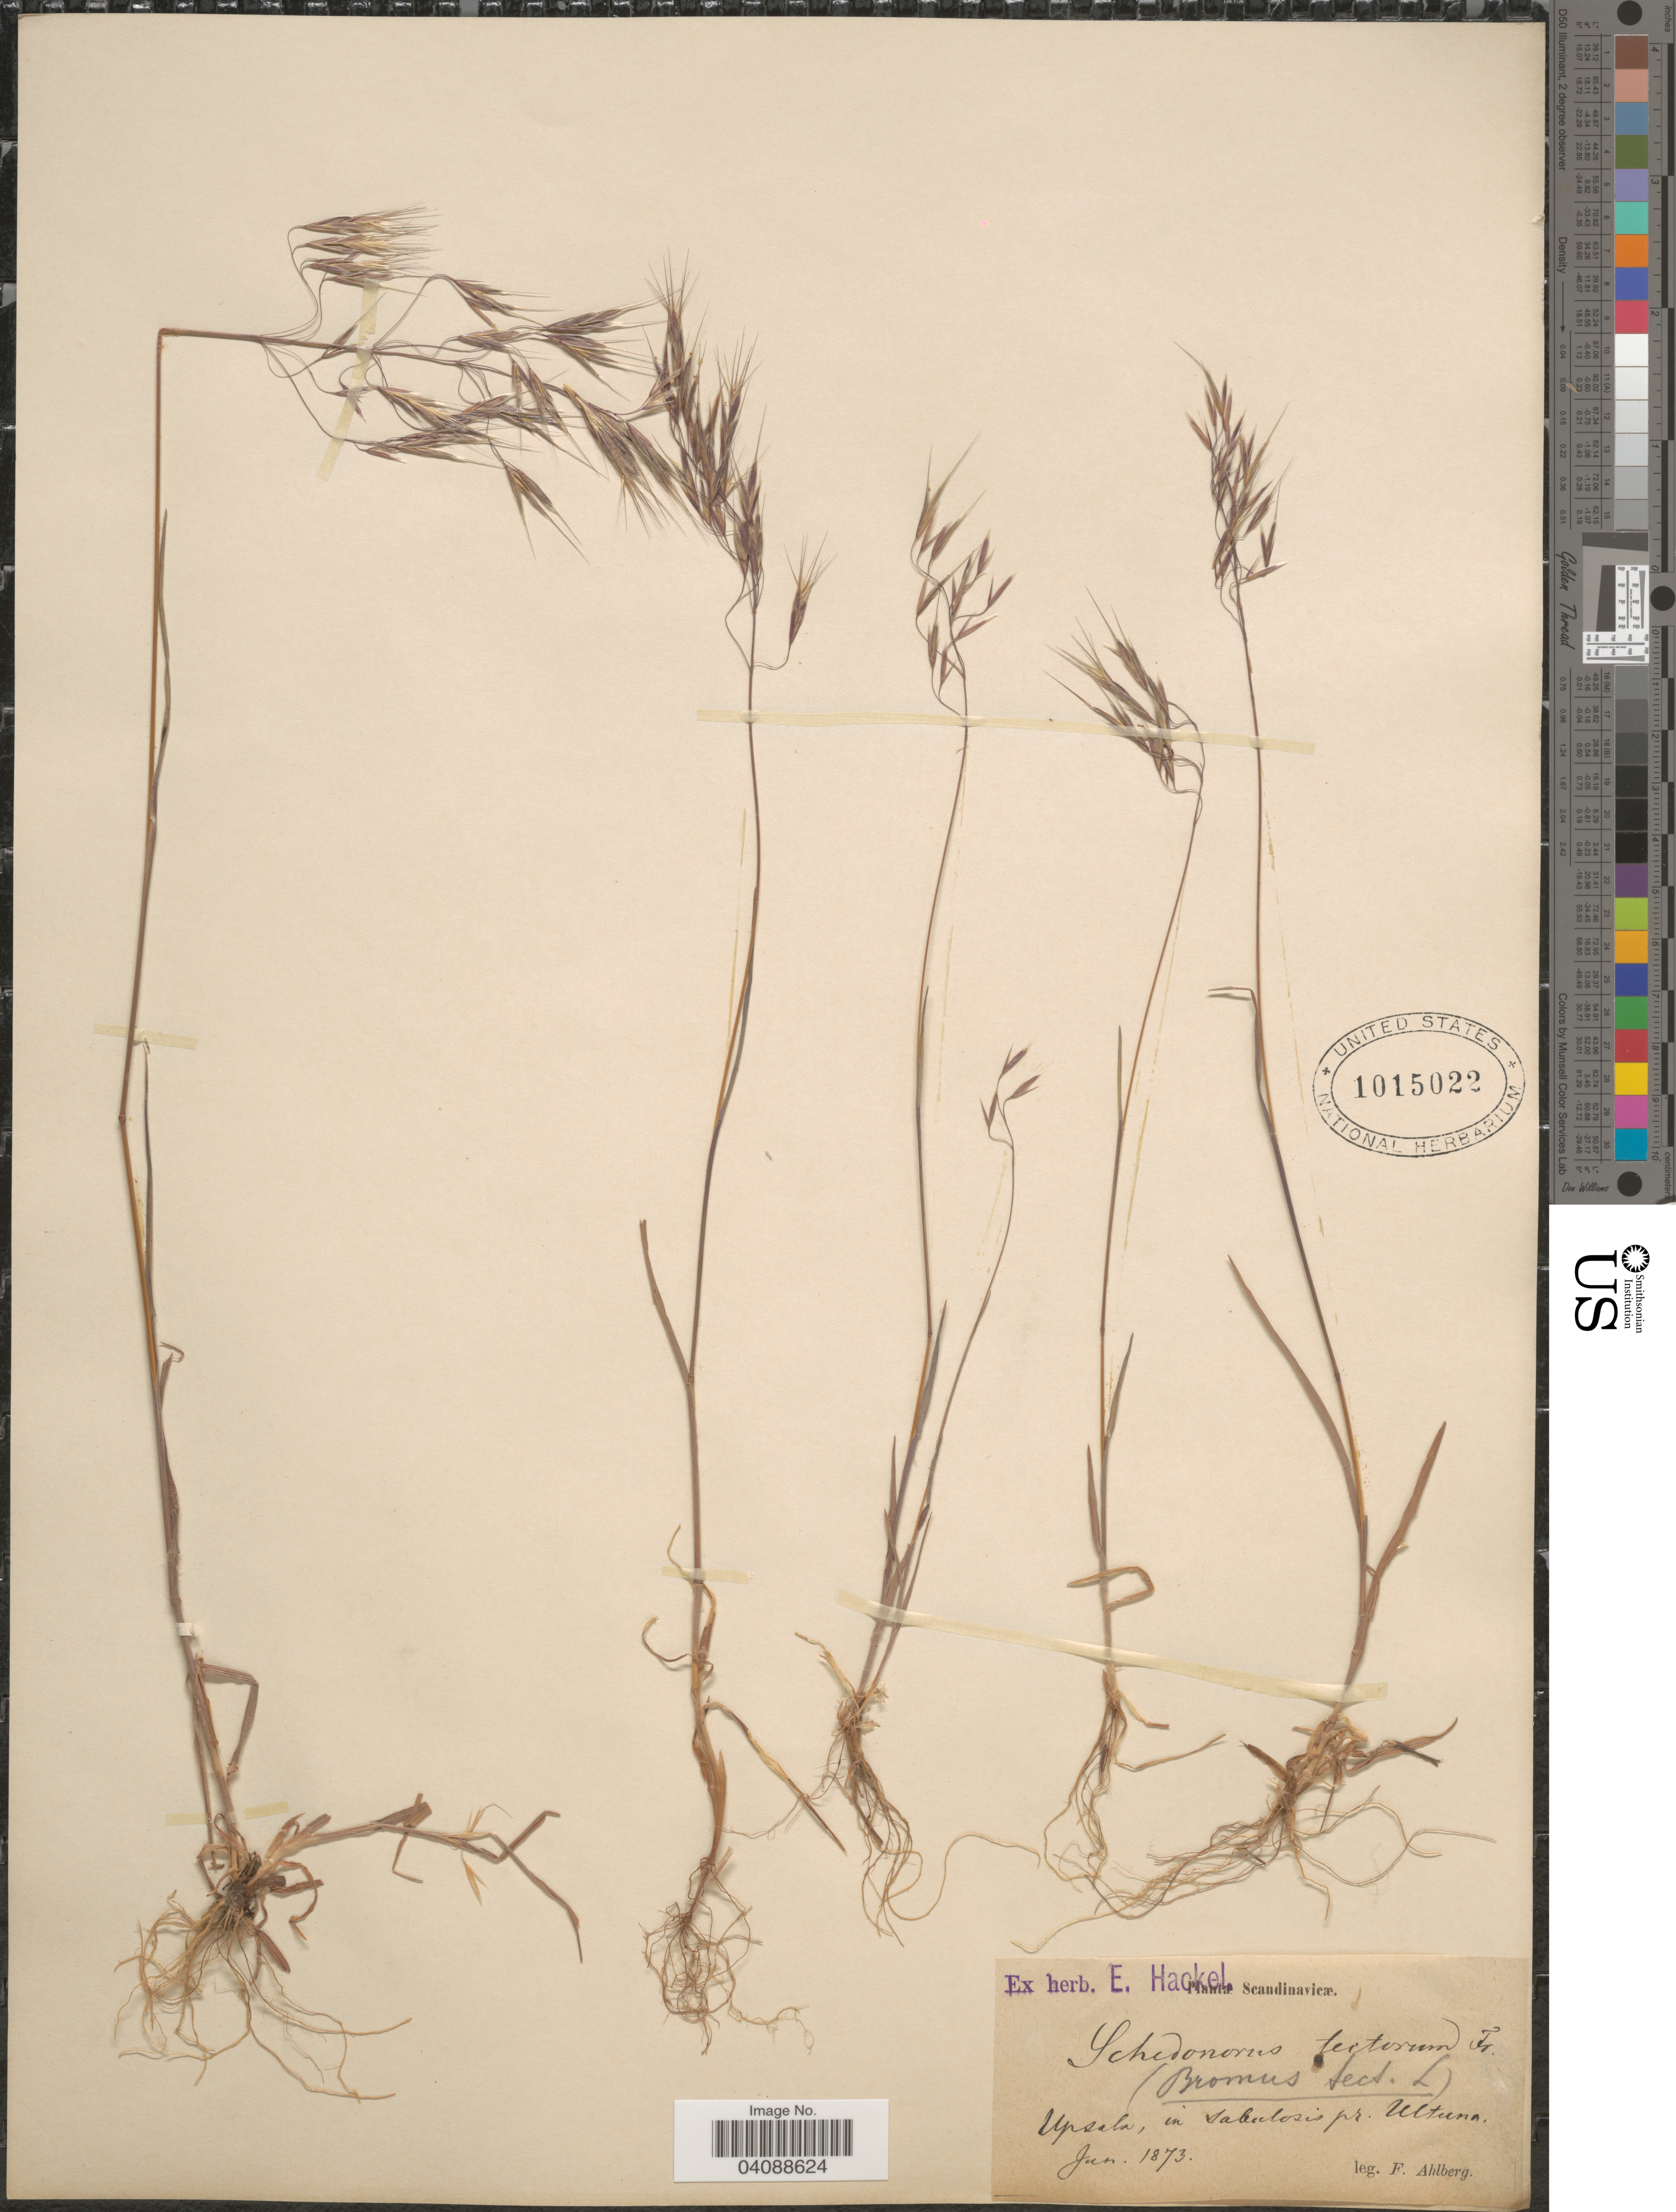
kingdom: Plantae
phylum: Tracheophyta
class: Liliopsida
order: Poales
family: Poaceae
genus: Bromus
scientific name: Bromus tectorum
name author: L.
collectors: F. Ahlberg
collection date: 1873-01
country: Sweden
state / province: Uppsala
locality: Scandinavicæ. Upsala, in sabulosis pr. Ultuna.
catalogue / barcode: US 1015022